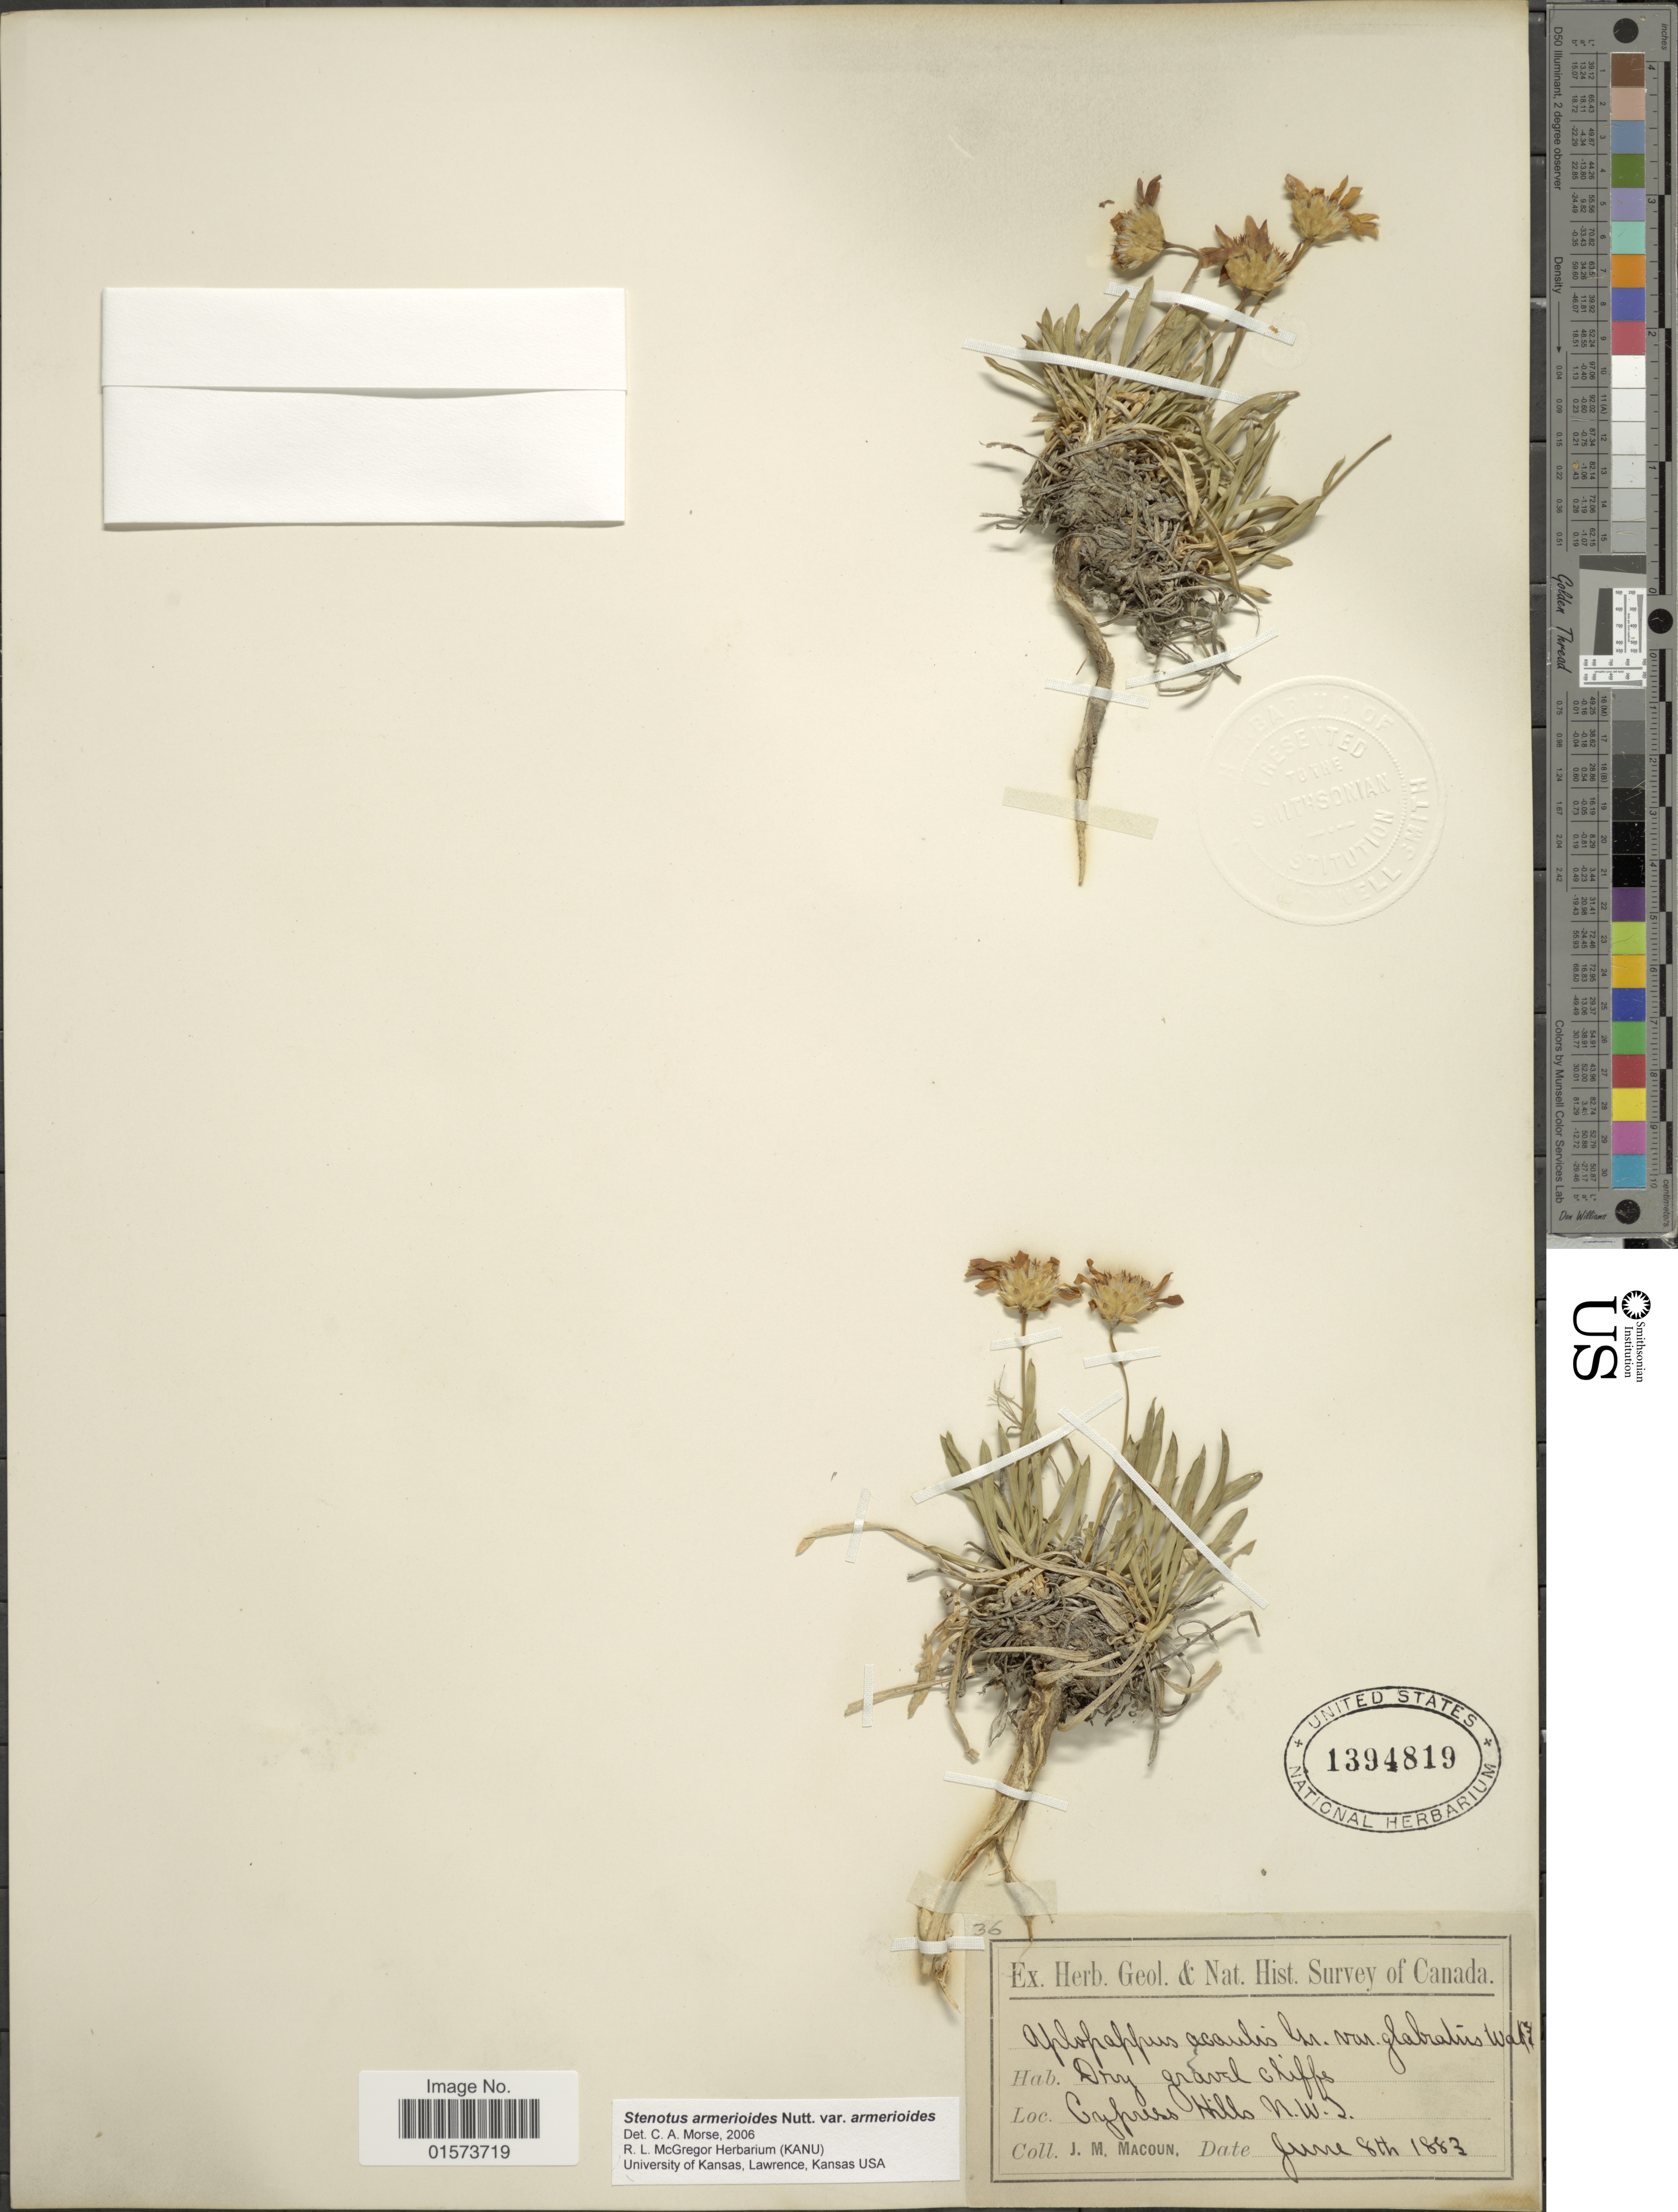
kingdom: Plantae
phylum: Tracheophyta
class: Magnoliopsida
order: Asterales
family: Asteraceae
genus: Stenotus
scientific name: Stenotus armerioides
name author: Nutt.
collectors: J. Macoun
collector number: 36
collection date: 1883-06-08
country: Canada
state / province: Northwest Territories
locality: Dry gravel cliffs, Cypress Hills, N.W.T.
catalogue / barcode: US 1394819